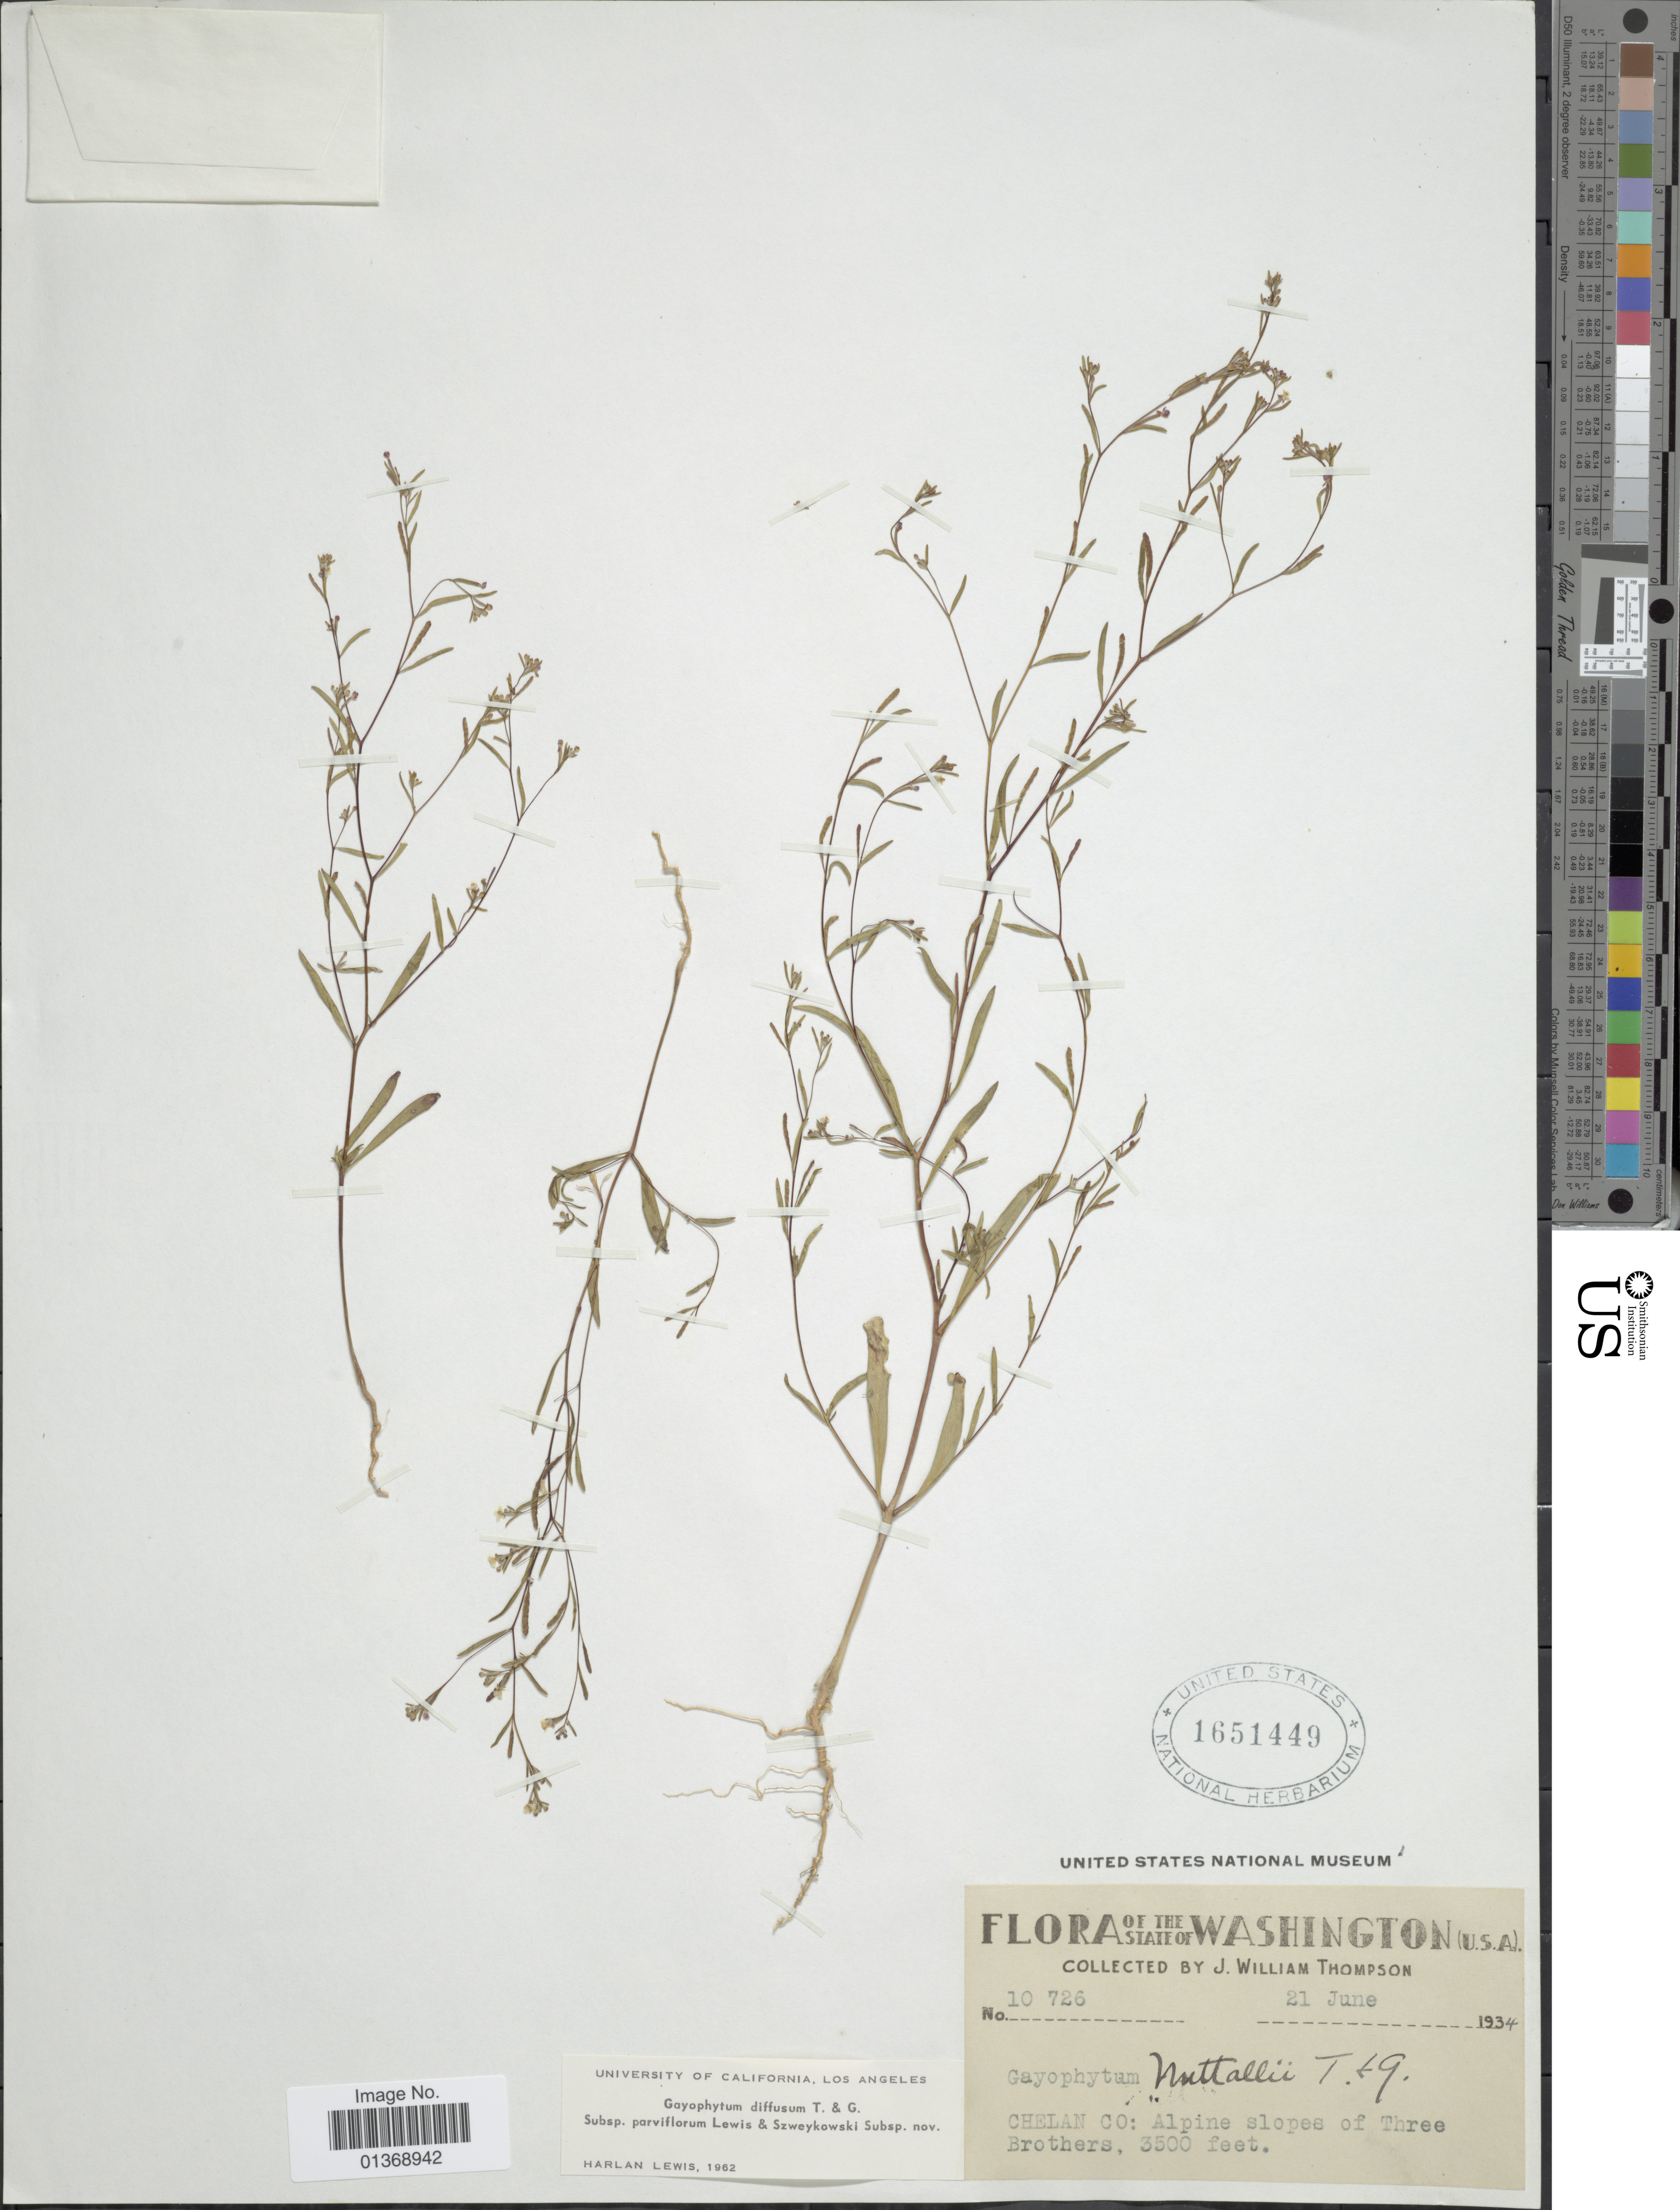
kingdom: Plantae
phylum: Tracheophyta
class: Magnoliopsida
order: Myrtales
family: Onagraceae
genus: Gayophytum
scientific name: Gayophytum diffusum subsp. parviflorum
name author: F. H. Lewis & Szweyk.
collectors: J. W. Thompson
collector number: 10726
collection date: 1934-06-21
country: United States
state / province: Washington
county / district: Chelan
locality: Chelan Co: Alpine slopes of Three Brothers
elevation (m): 1067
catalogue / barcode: US 1651449